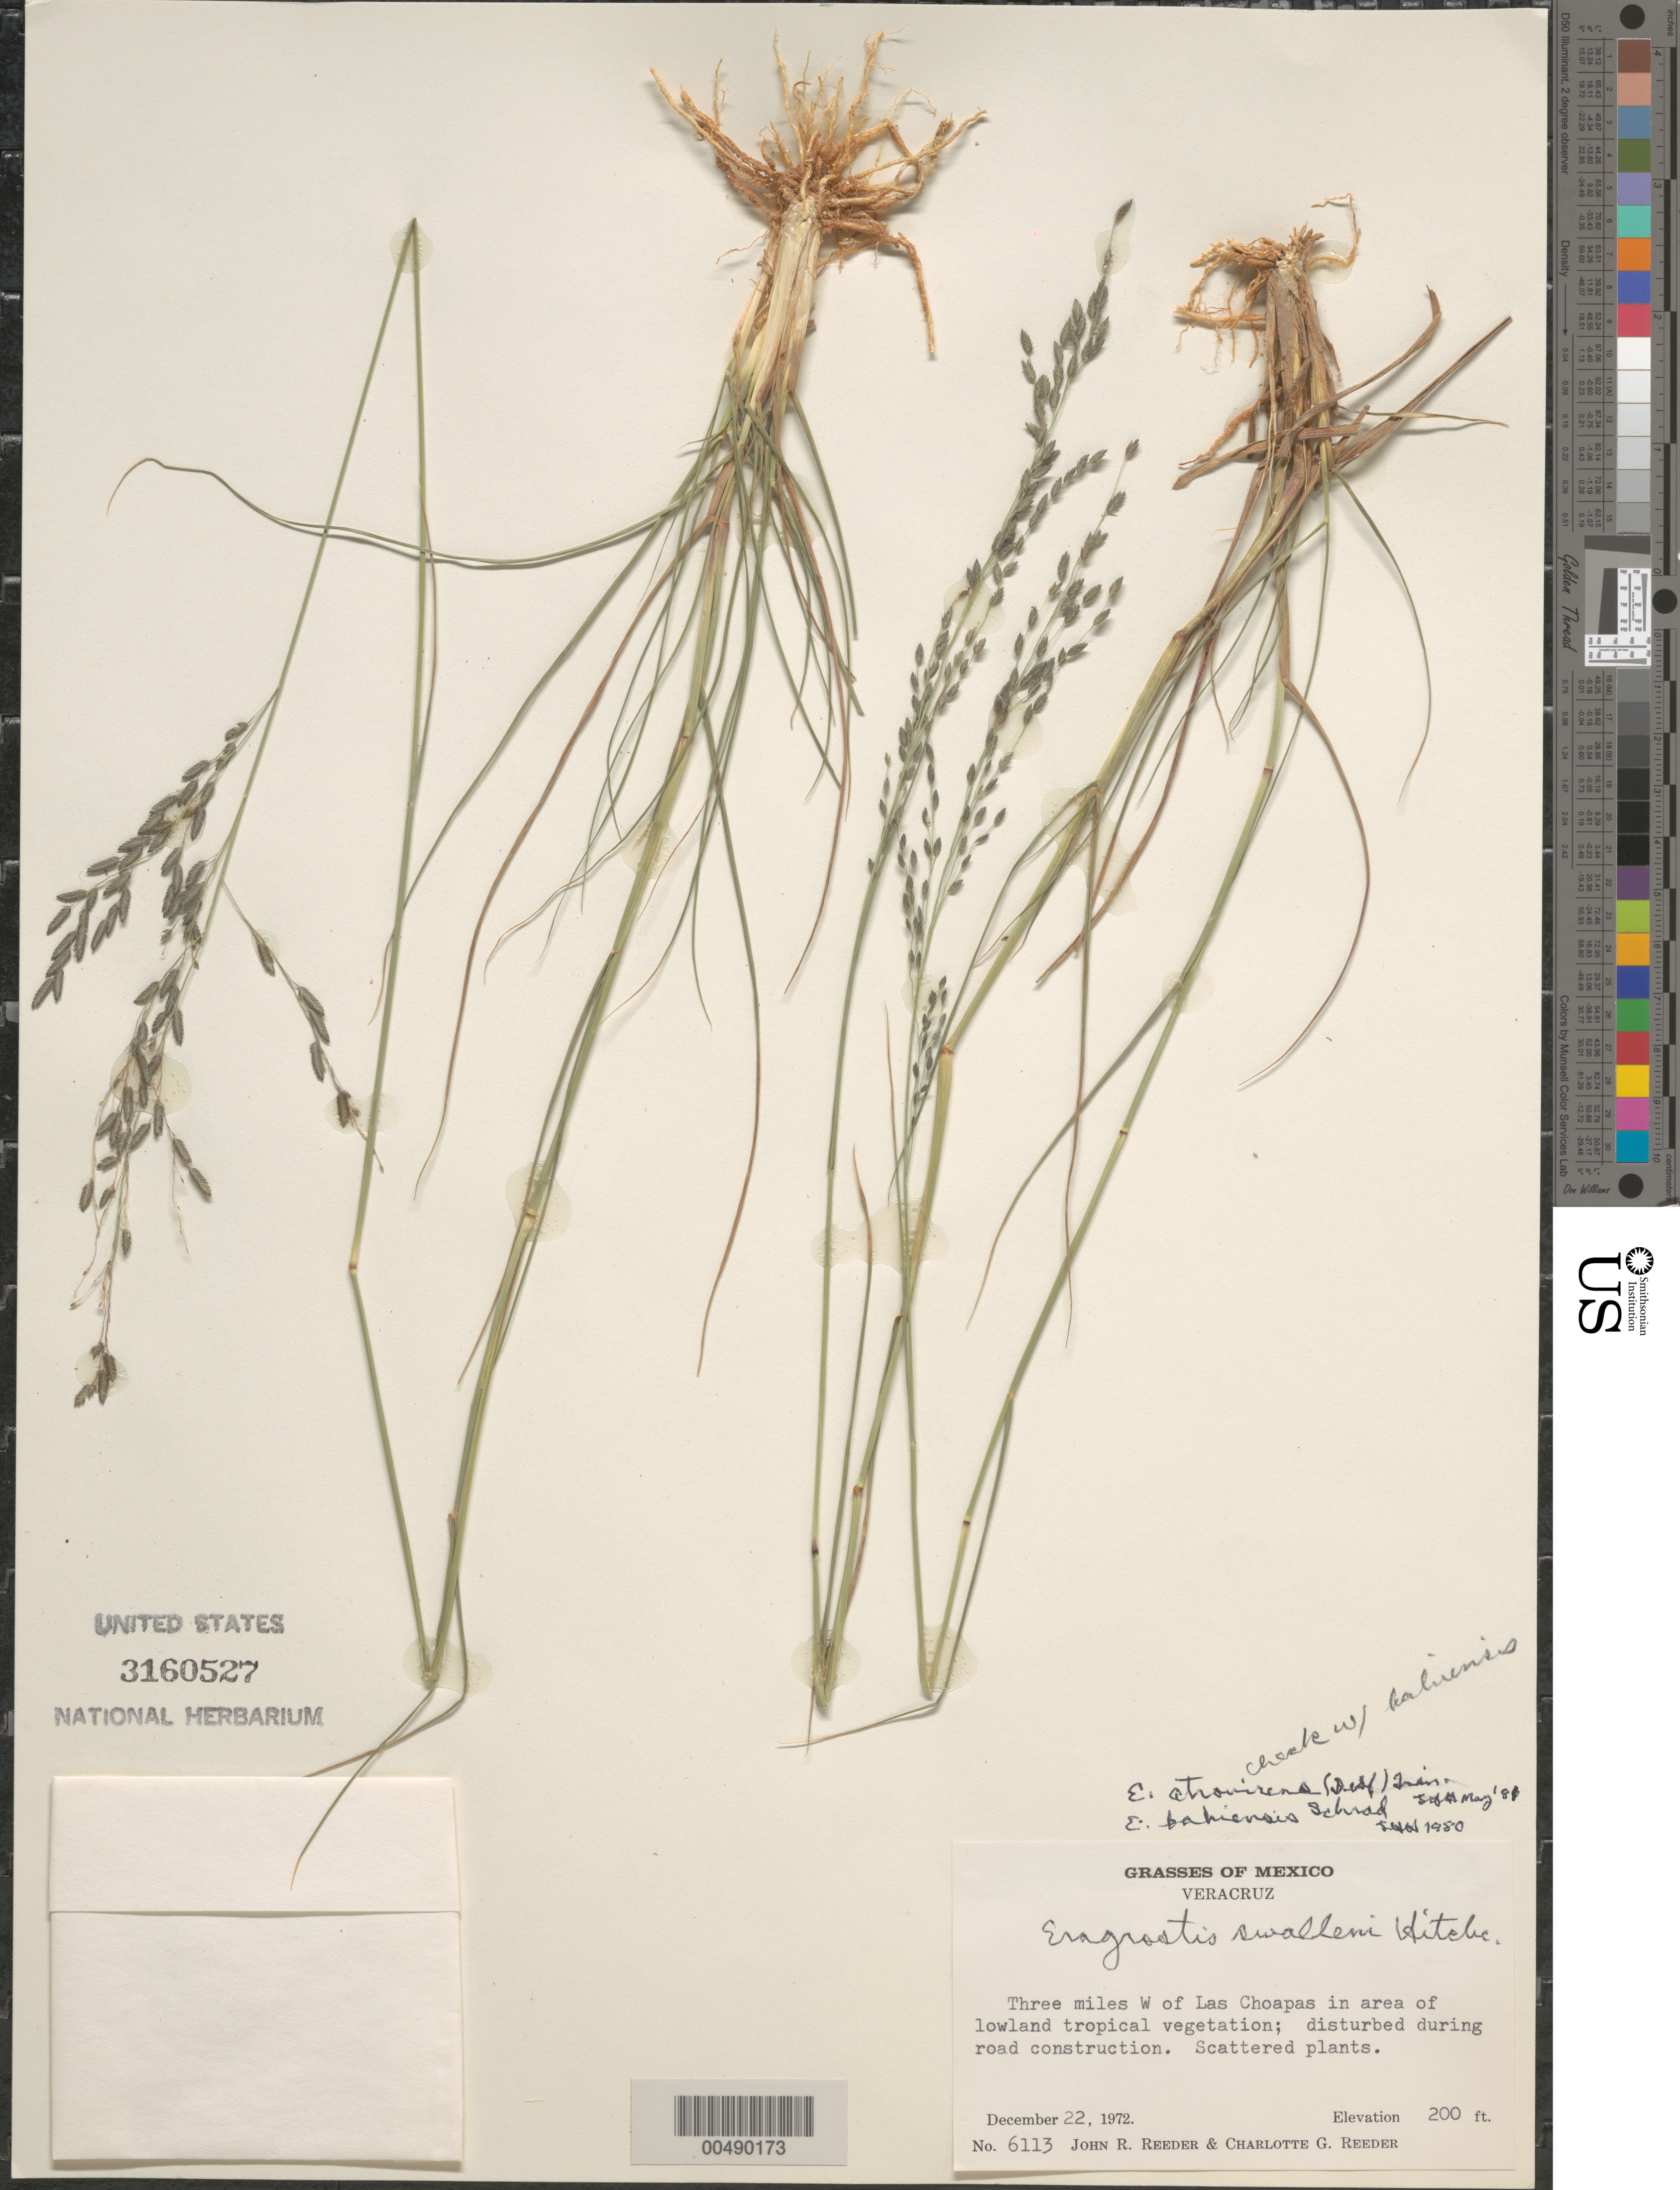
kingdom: Plantae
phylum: Tracheophyta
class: Liliopsida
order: Poales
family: Poaceae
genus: Eragrostis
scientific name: Eragrostis bahiensis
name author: Schrad. ex Schult.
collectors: J. R. Reeder & C. G. Reeder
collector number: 6113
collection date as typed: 22 Dec 1972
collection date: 1972-12-22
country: Mexico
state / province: Veracruz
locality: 3 mi W of Las Choapas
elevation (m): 61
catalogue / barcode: US 3160527